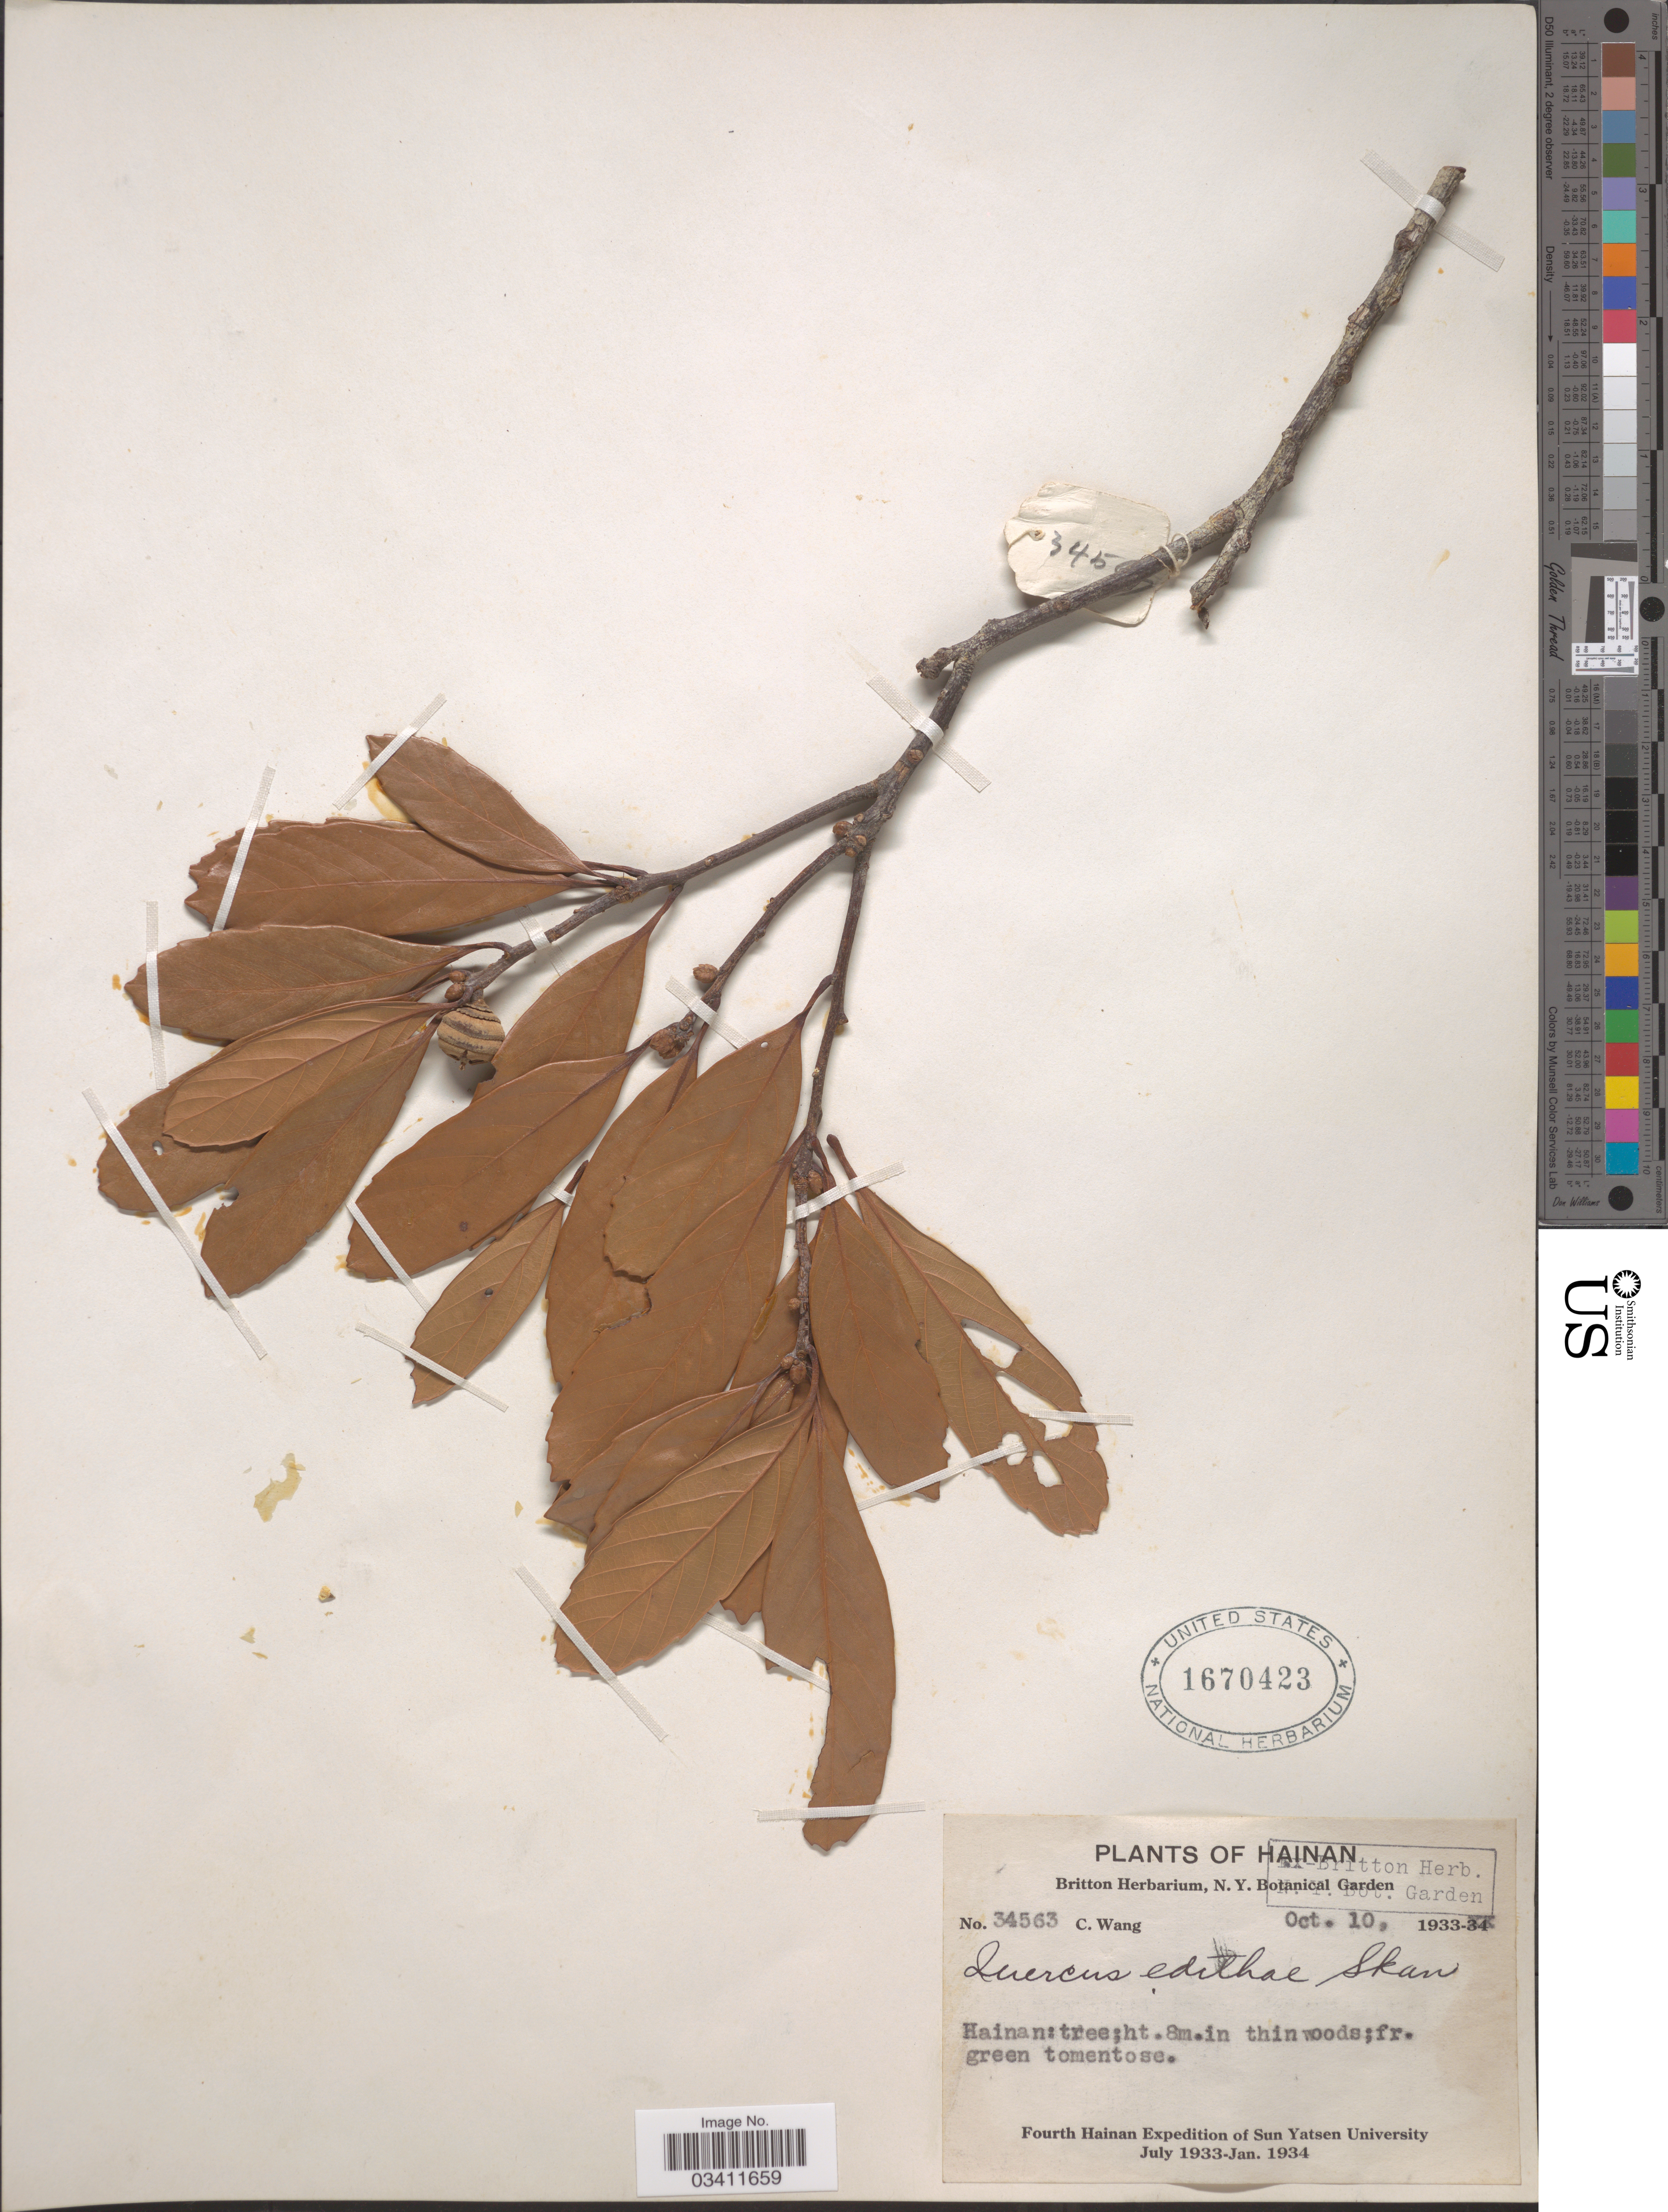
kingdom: Plantae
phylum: Tracheophyta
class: Magnoliopsida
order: Fagales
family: Fagaceae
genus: Quercus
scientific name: Quercus edithiae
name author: Skan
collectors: C. Wang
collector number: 34563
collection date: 1933-10-10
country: China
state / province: Hainan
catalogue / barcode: US 1670423